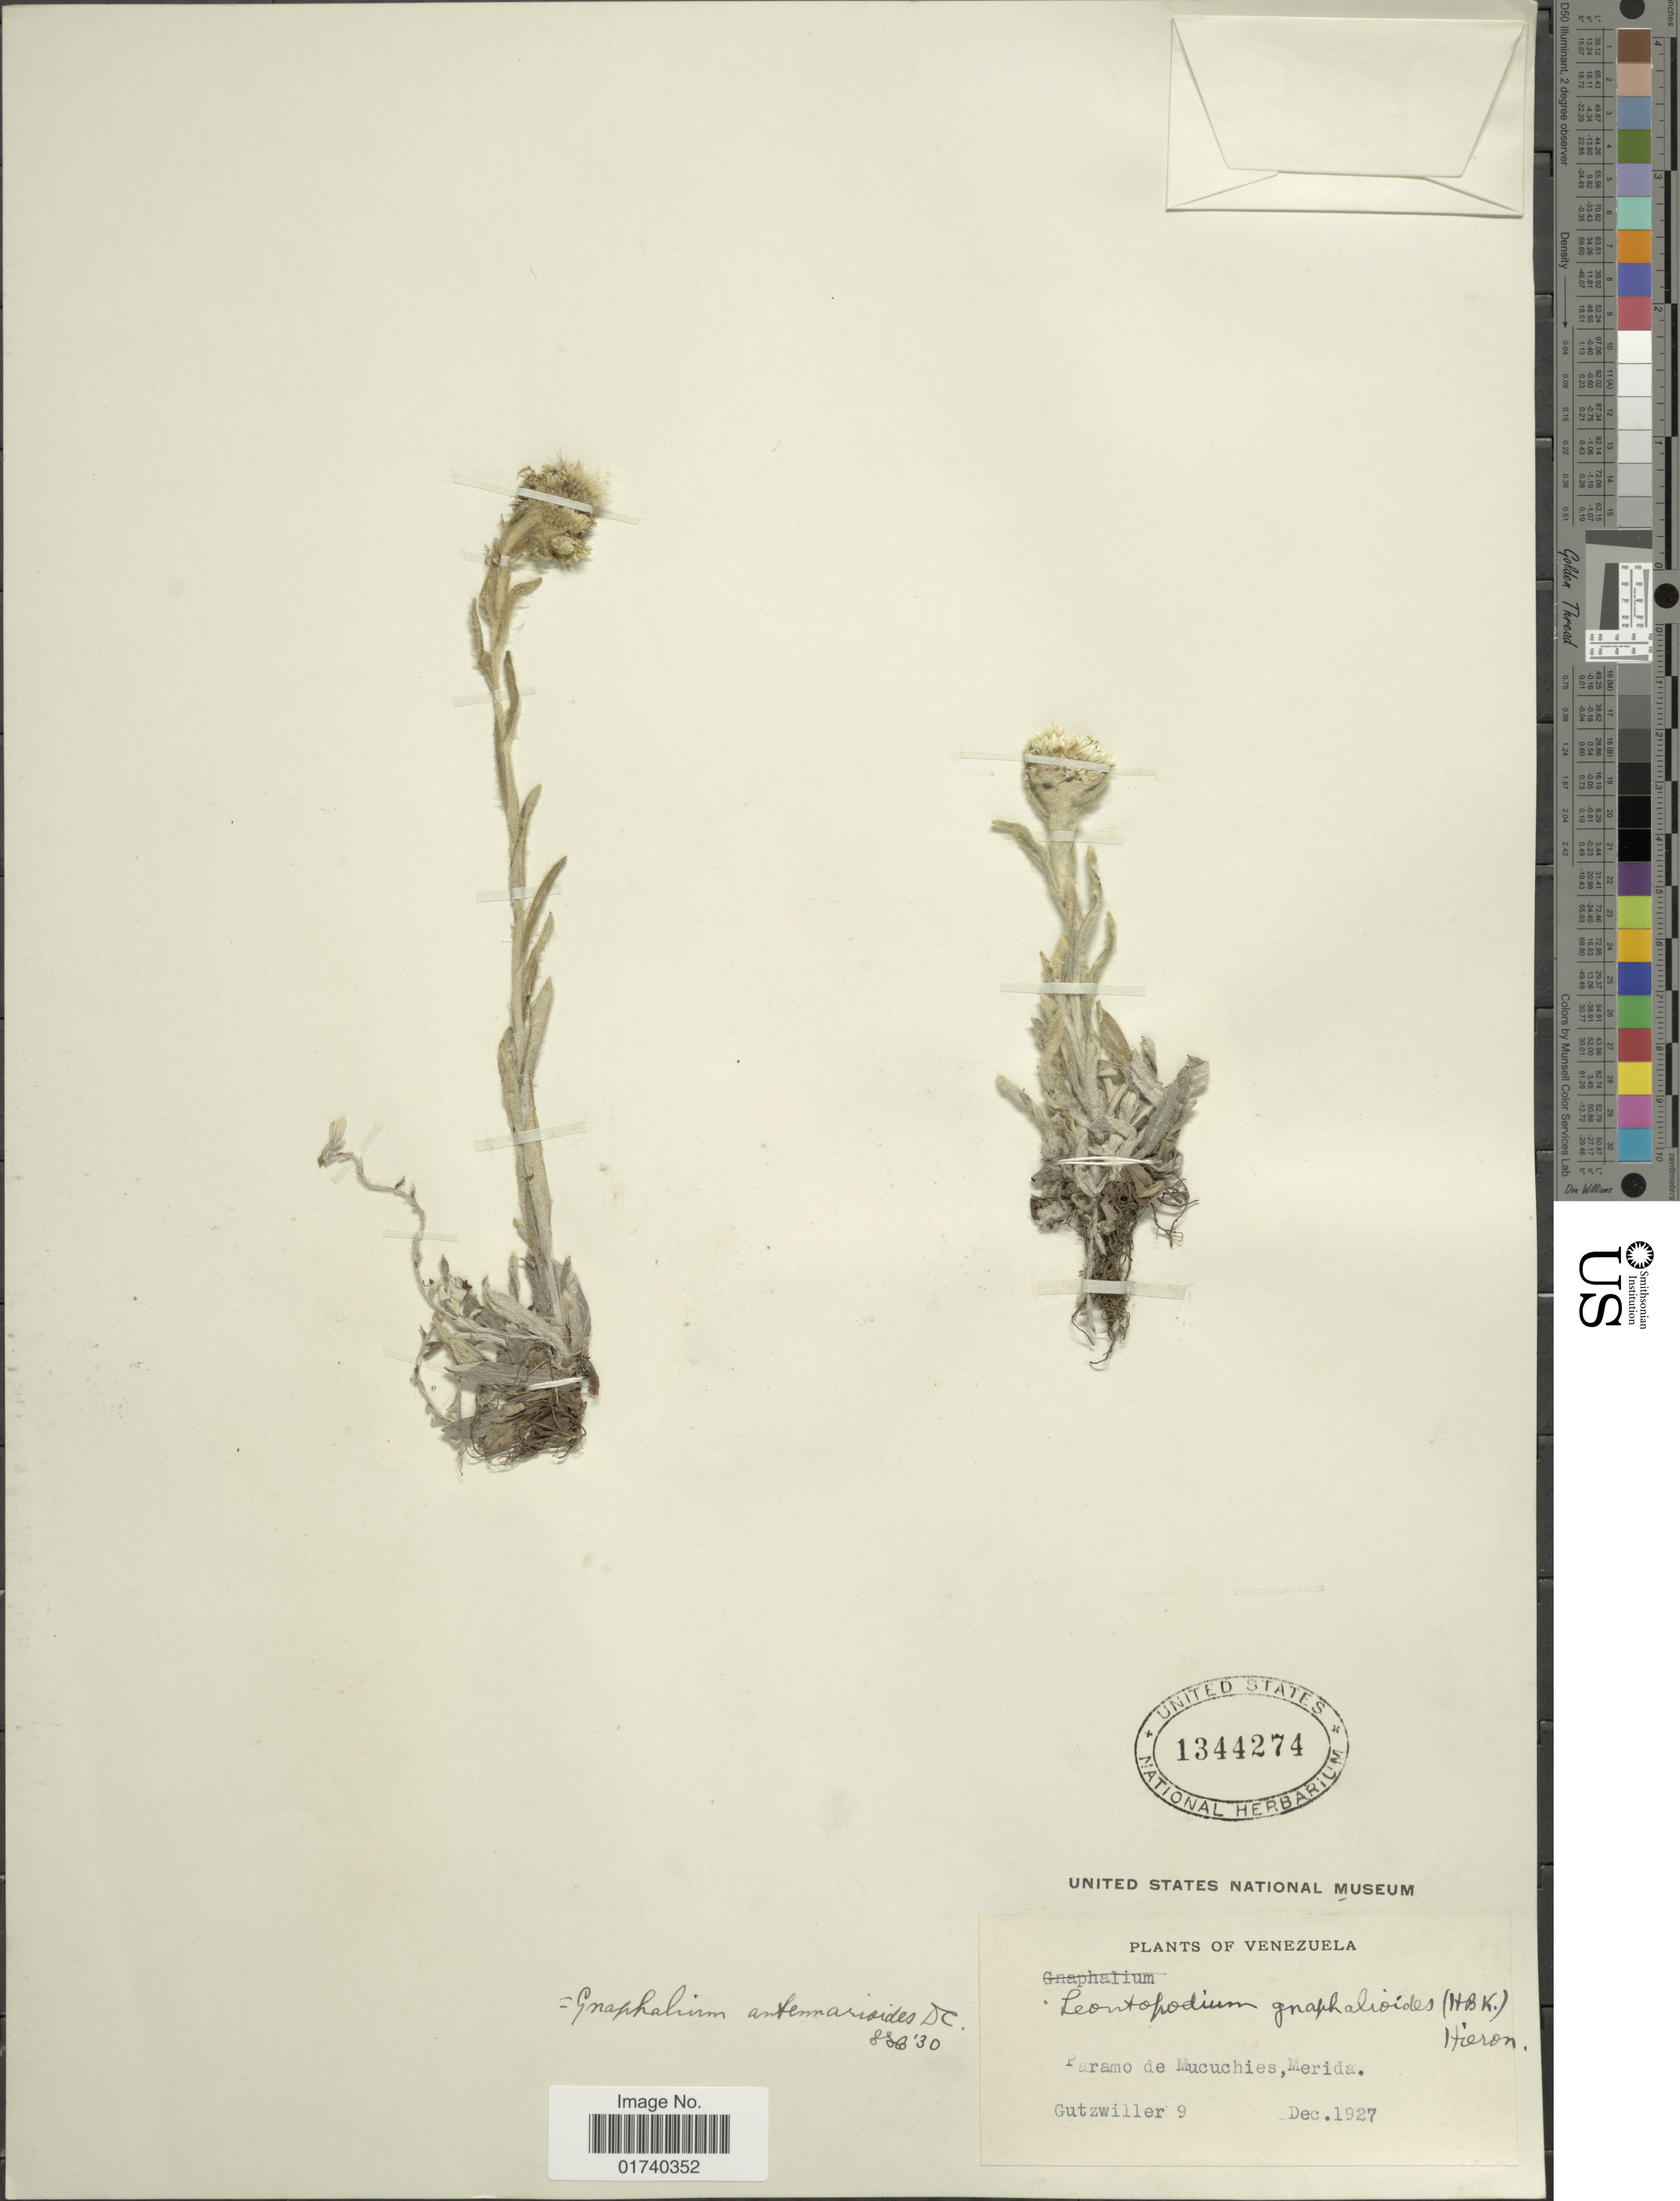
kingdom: Plantae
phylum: Tracheophyta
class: Magnoliopsida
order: Asterales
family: Asteraceae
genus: Chryselium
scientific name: Chryselium gnaphalioides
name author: (Kunth) Urtubey & S.E. Freire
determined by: Nesom, Guy L.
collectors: -. Gutzwiller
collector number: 9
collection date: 1927-12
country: Venezuela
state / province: Mérida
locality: Paramo de Mucuchies, Merida.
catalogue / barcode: US 1344274